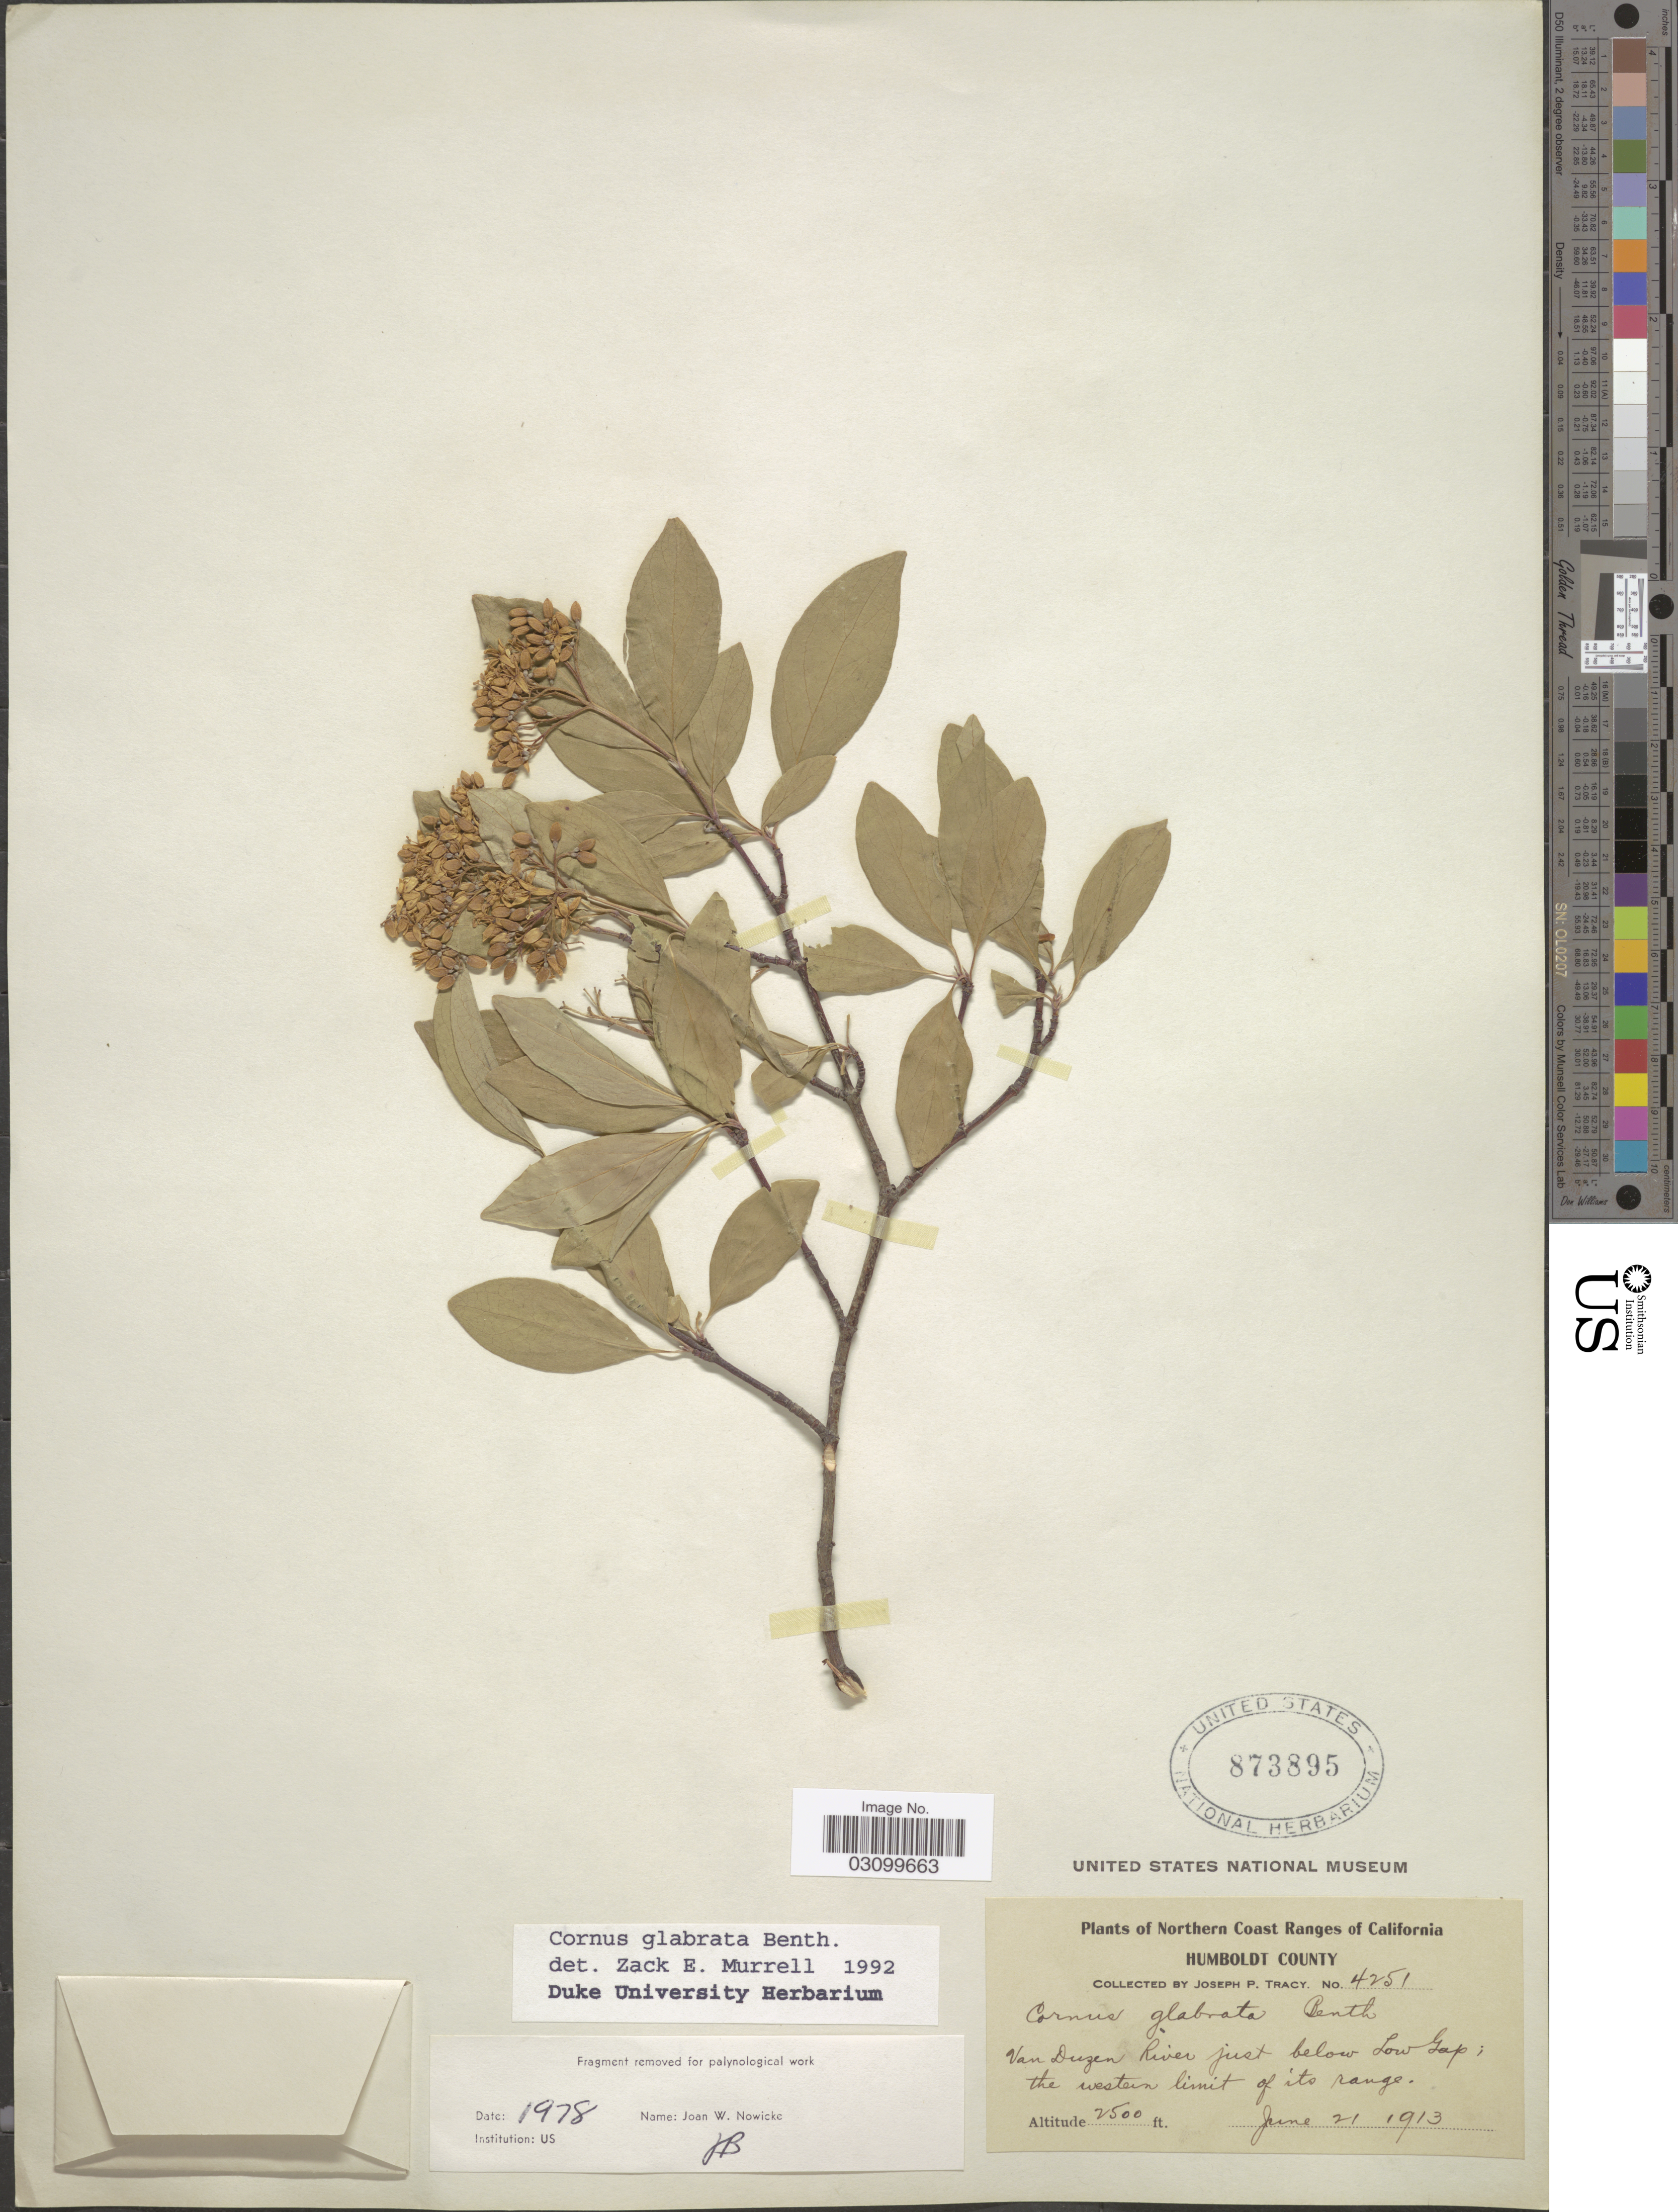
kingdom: Plantae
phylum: Tracheophyta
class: Magnoliopsida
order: Cornales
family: Cornaceae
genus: Cornus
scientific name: Cornus glabrata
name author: Benth.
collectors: J. Tracy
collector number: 4251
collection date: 1913-06-21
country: United States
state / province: California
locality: Northern Coast Ranges. Van Duzen River just below Low Gap; the western limit of its range.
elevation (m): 762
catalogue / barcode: US 873895